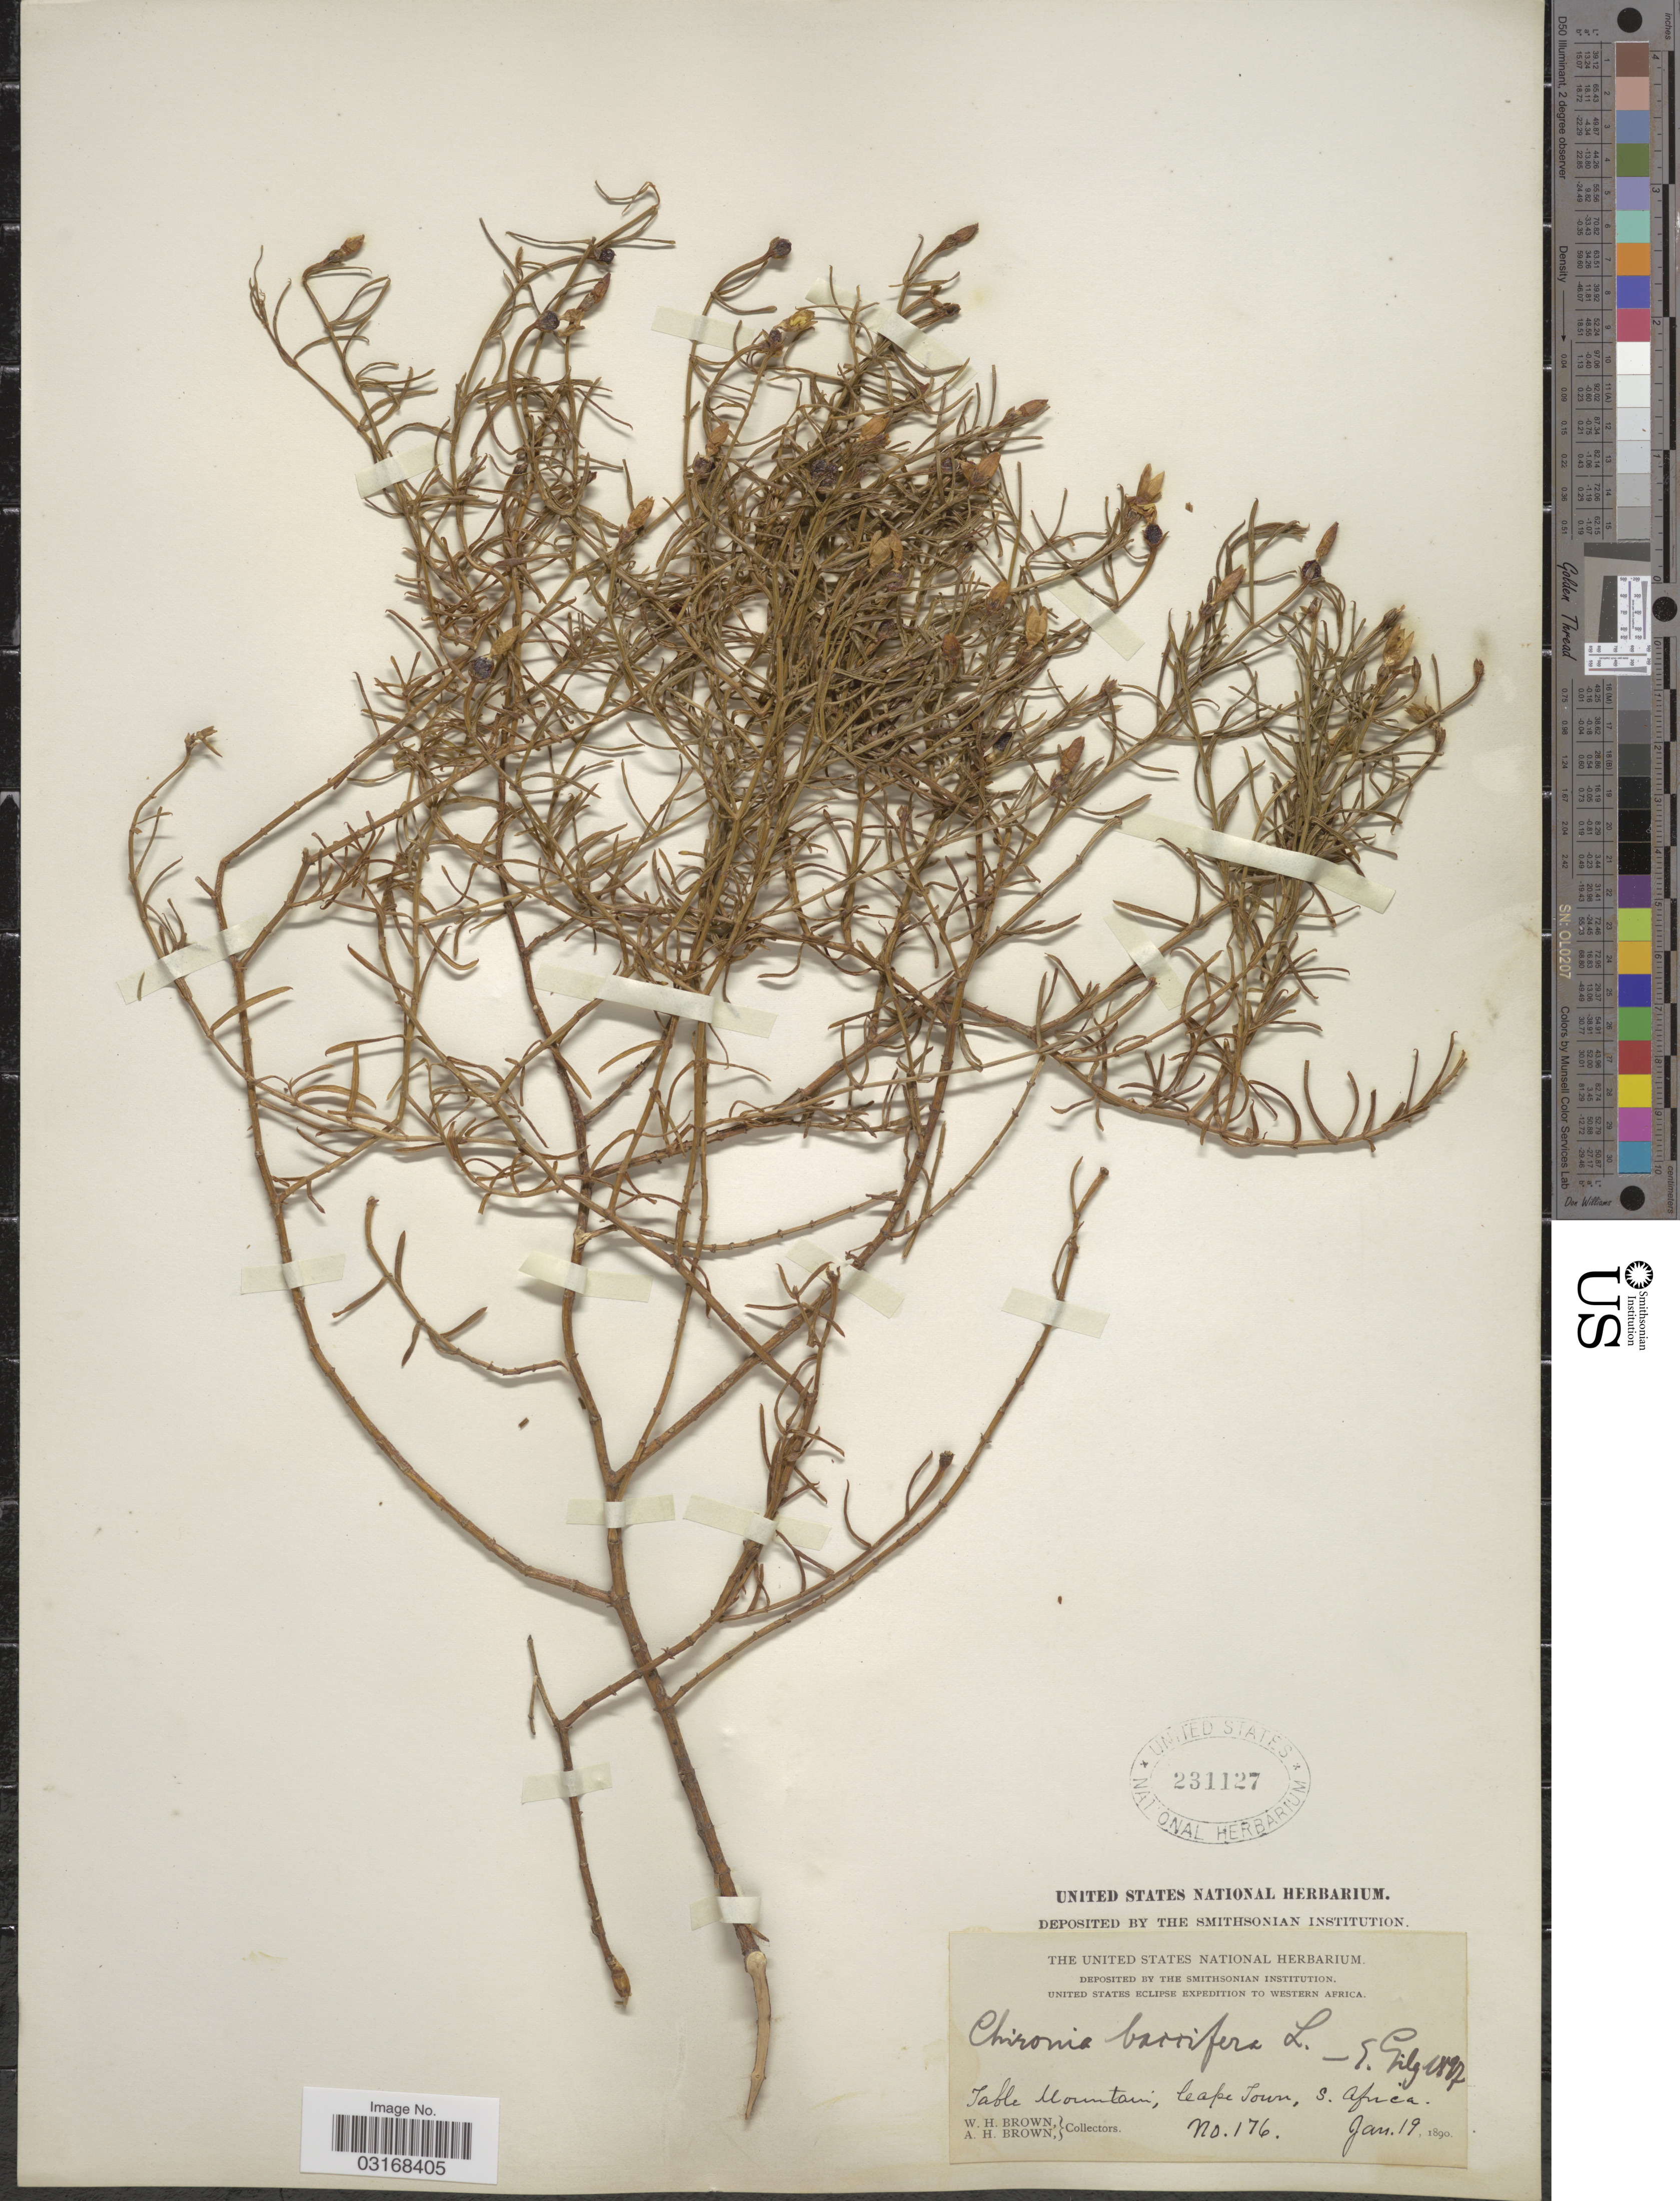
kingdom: Plantae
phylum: Tracheophyta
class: Magnoliopsida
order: Gentianales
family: Gentianaceae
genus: Chironia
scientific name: Chironia baccifera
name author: L.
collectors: W. H. Brown & A. H. Brown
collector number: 176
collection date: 1890-01-19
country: South Africa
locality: Western Africa. Table Mountain, Cape Town, S. Africa.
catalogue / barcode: US 231127